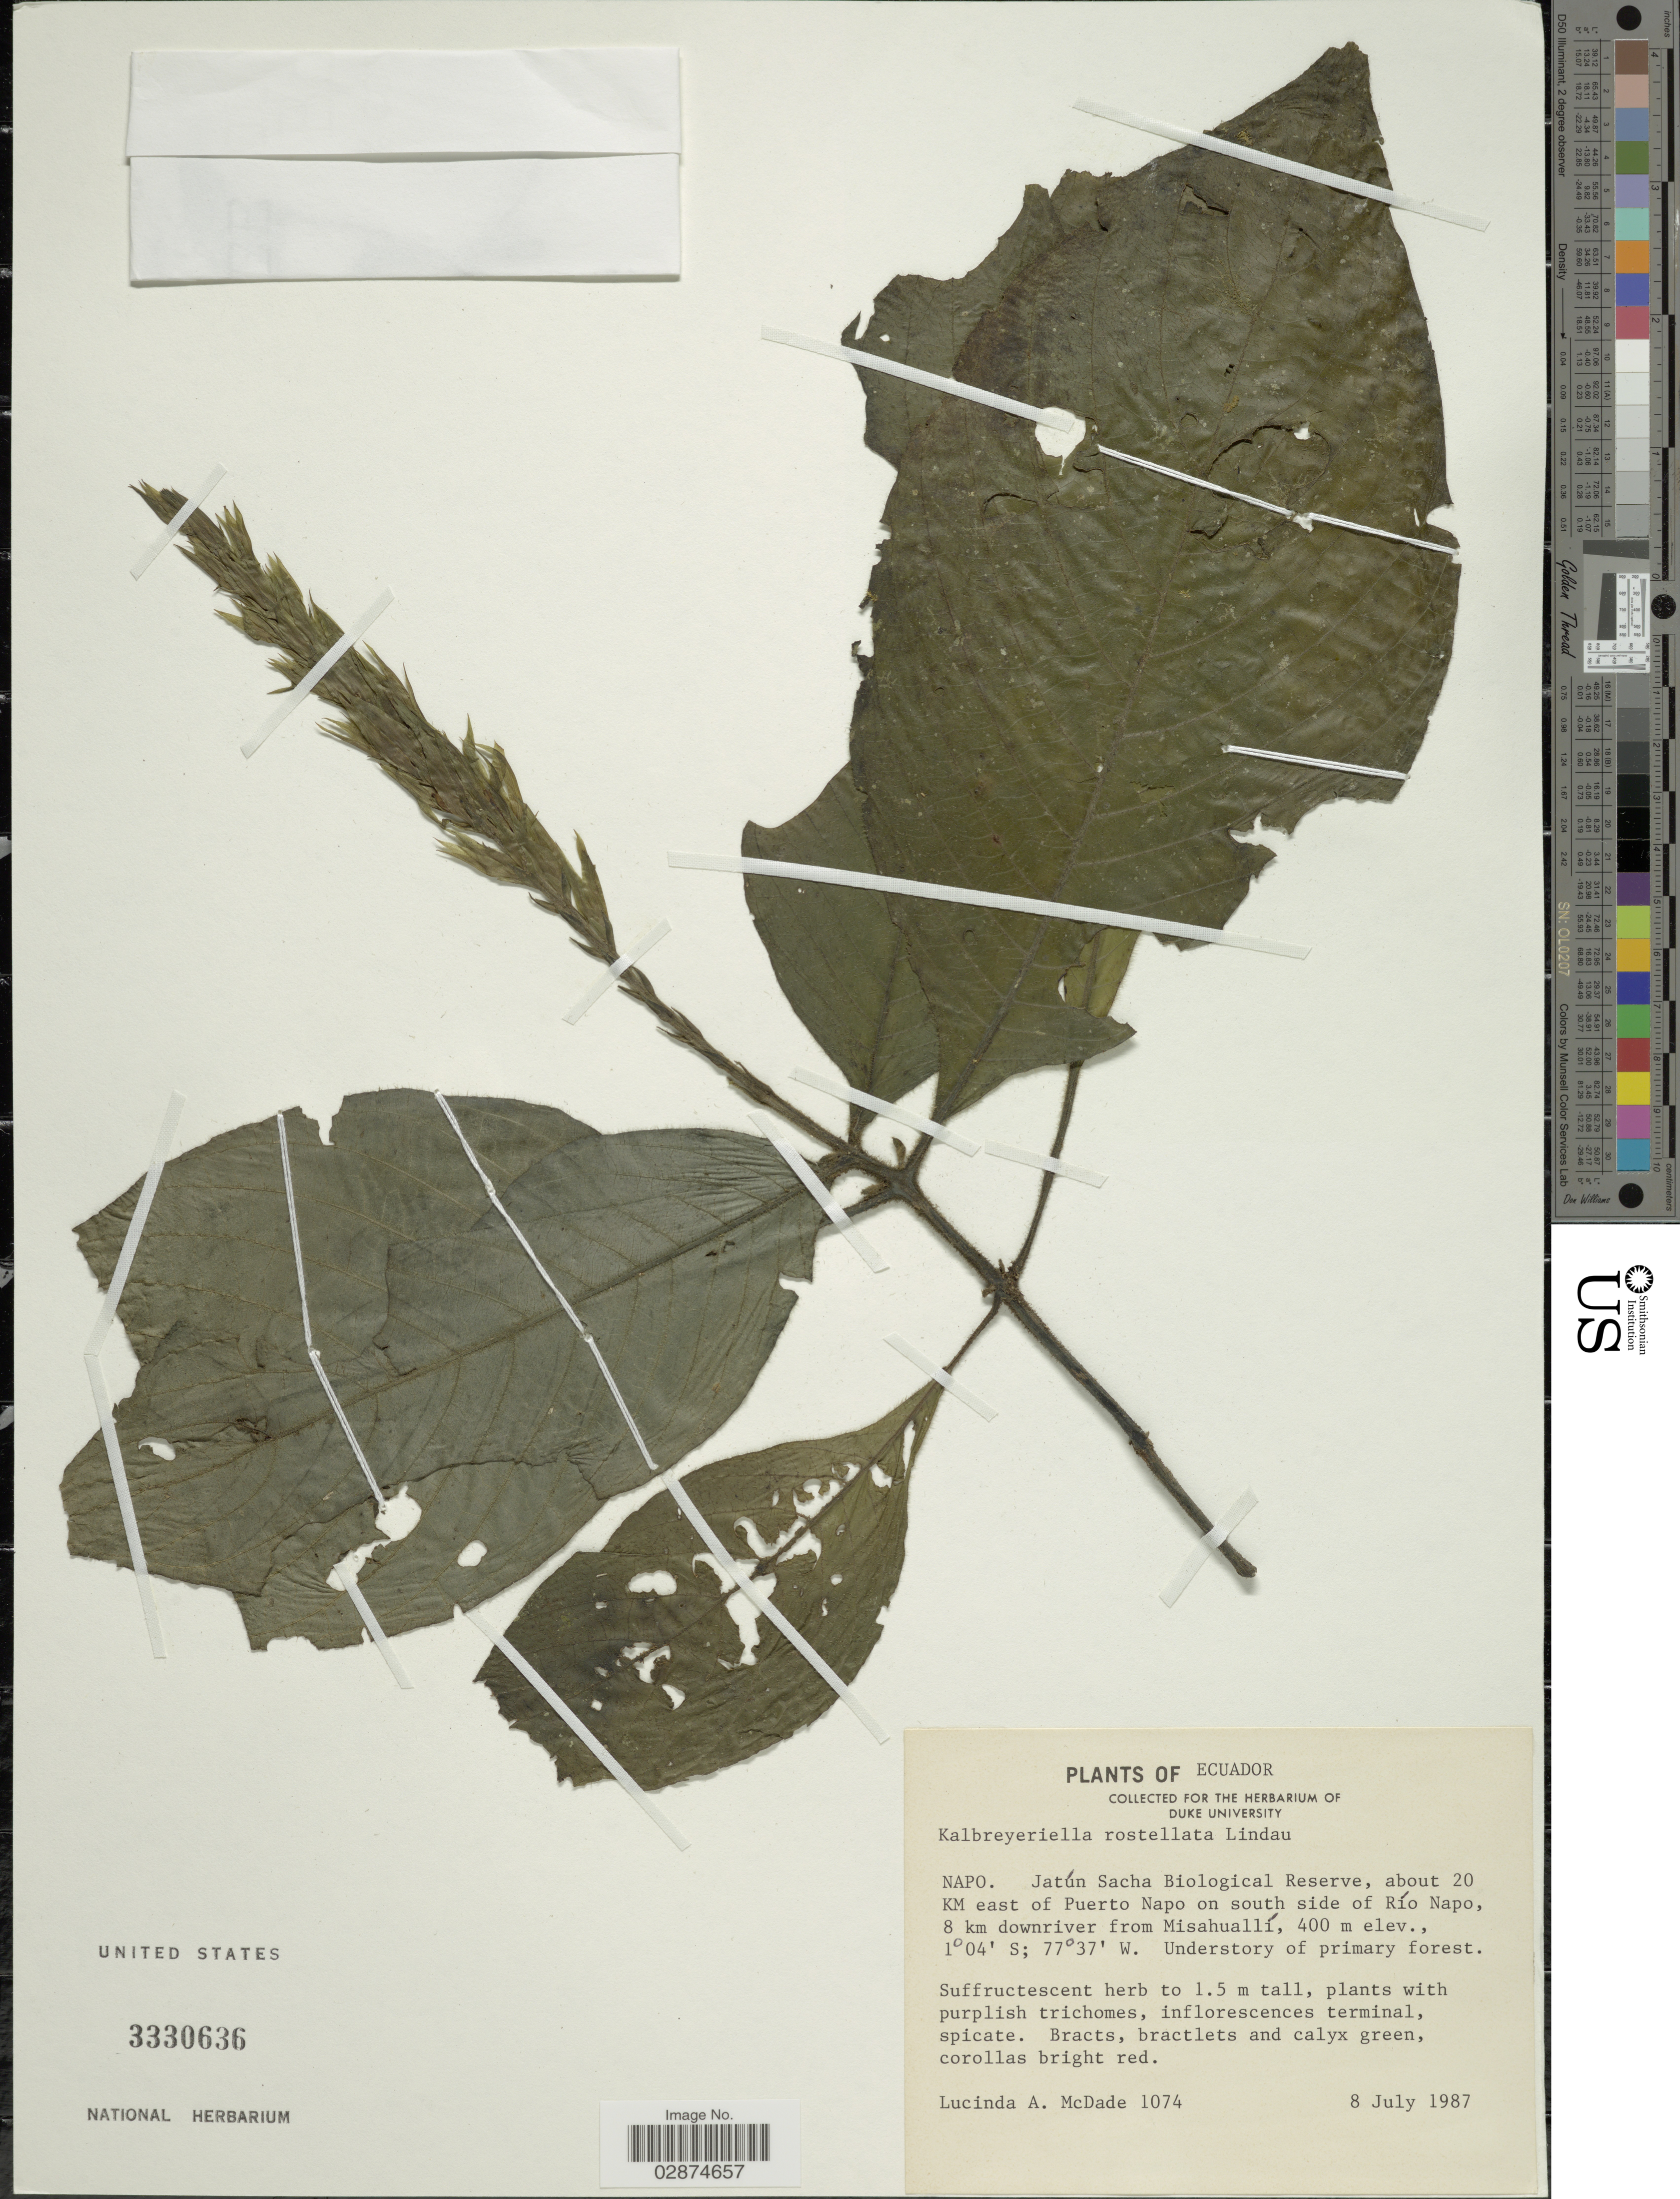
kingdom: Plantae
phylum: Tracheophyta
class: Magnoliopsida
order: Lamiales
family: Acanthaceae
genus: Kalbreyeriella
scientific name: Kalbreyeriella rostellata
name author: Lindau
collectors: L. McDade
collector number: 1074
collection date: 1987-07-08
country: Ecuador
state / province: Napo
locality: Jatún Sacha Biological Reserve, about 20 KM east of Puerto Napo on south side of Río Napo, 8 km downriver from Misahuallí.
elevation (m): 400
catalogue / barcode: US 3330636